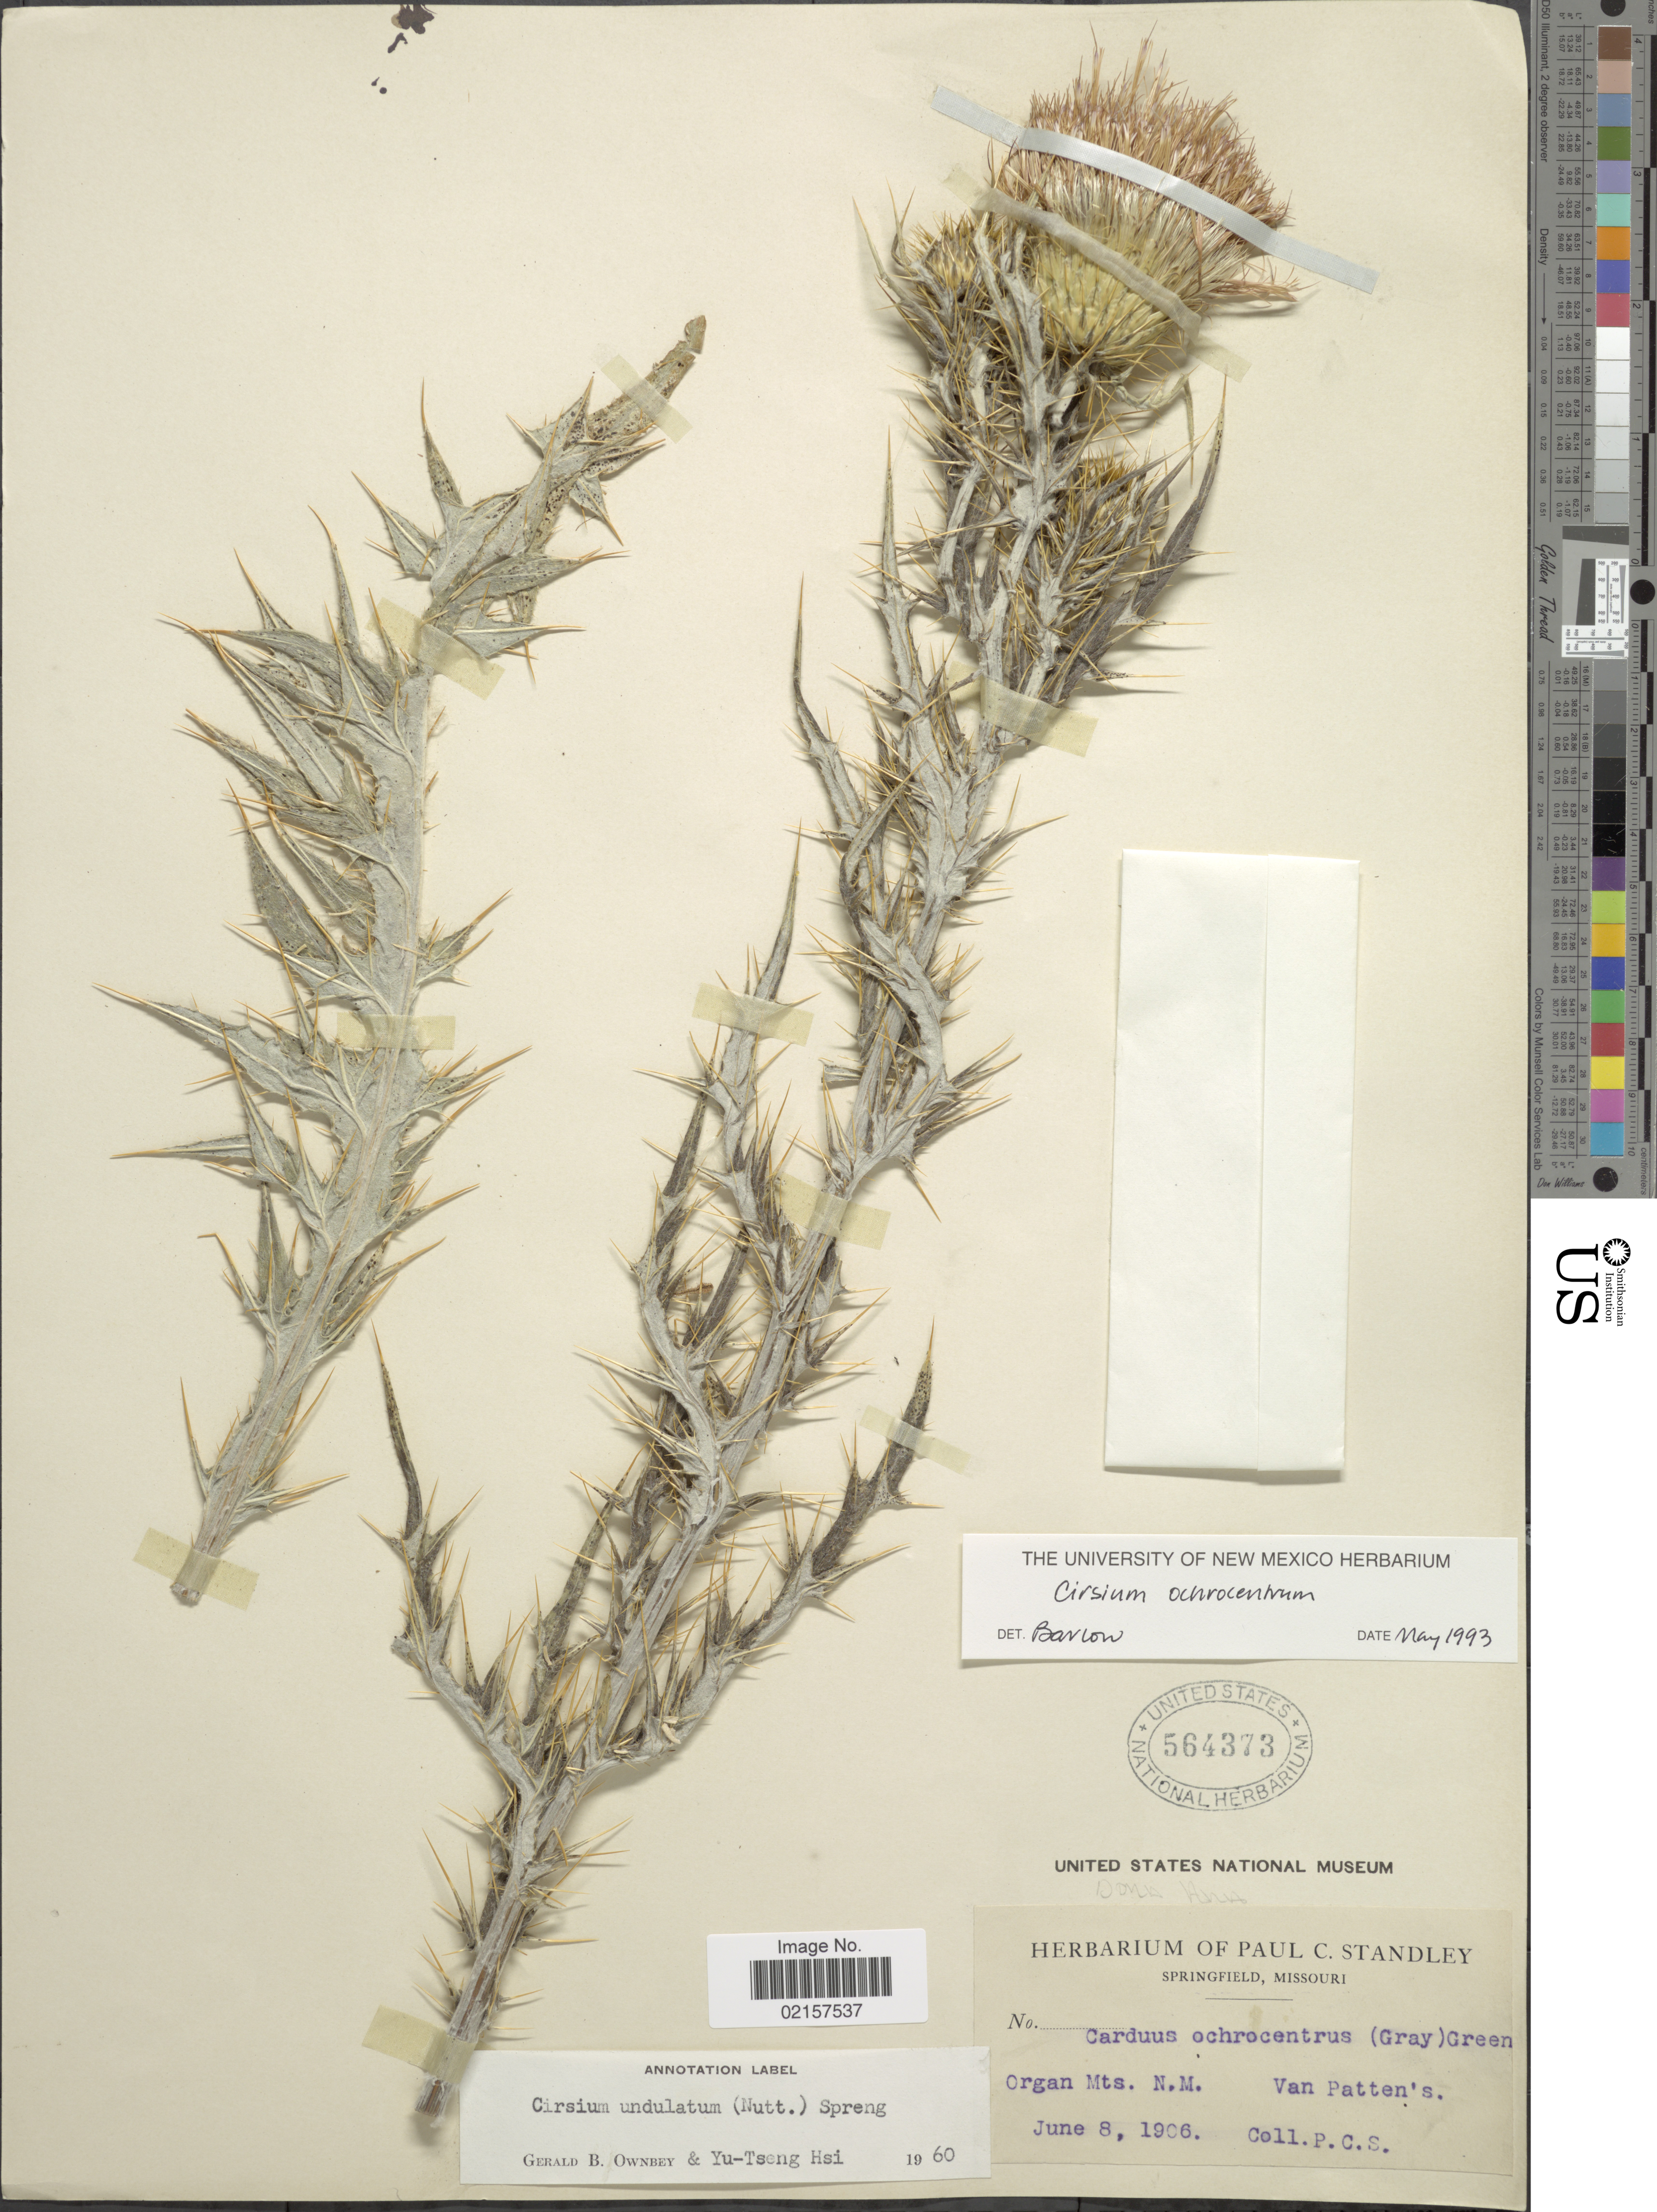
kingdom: Plantae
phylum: Tracheophyta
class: Magnoliopsida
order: Asterales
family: Asteraceae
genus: Cirsium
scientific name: Cirsium ochrocentrum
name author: A. Gray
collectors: P. C. Standley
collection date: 1906-06-08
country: United States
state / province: New Mexico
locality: Organ Mts., van Patten's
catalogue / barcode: US 564373